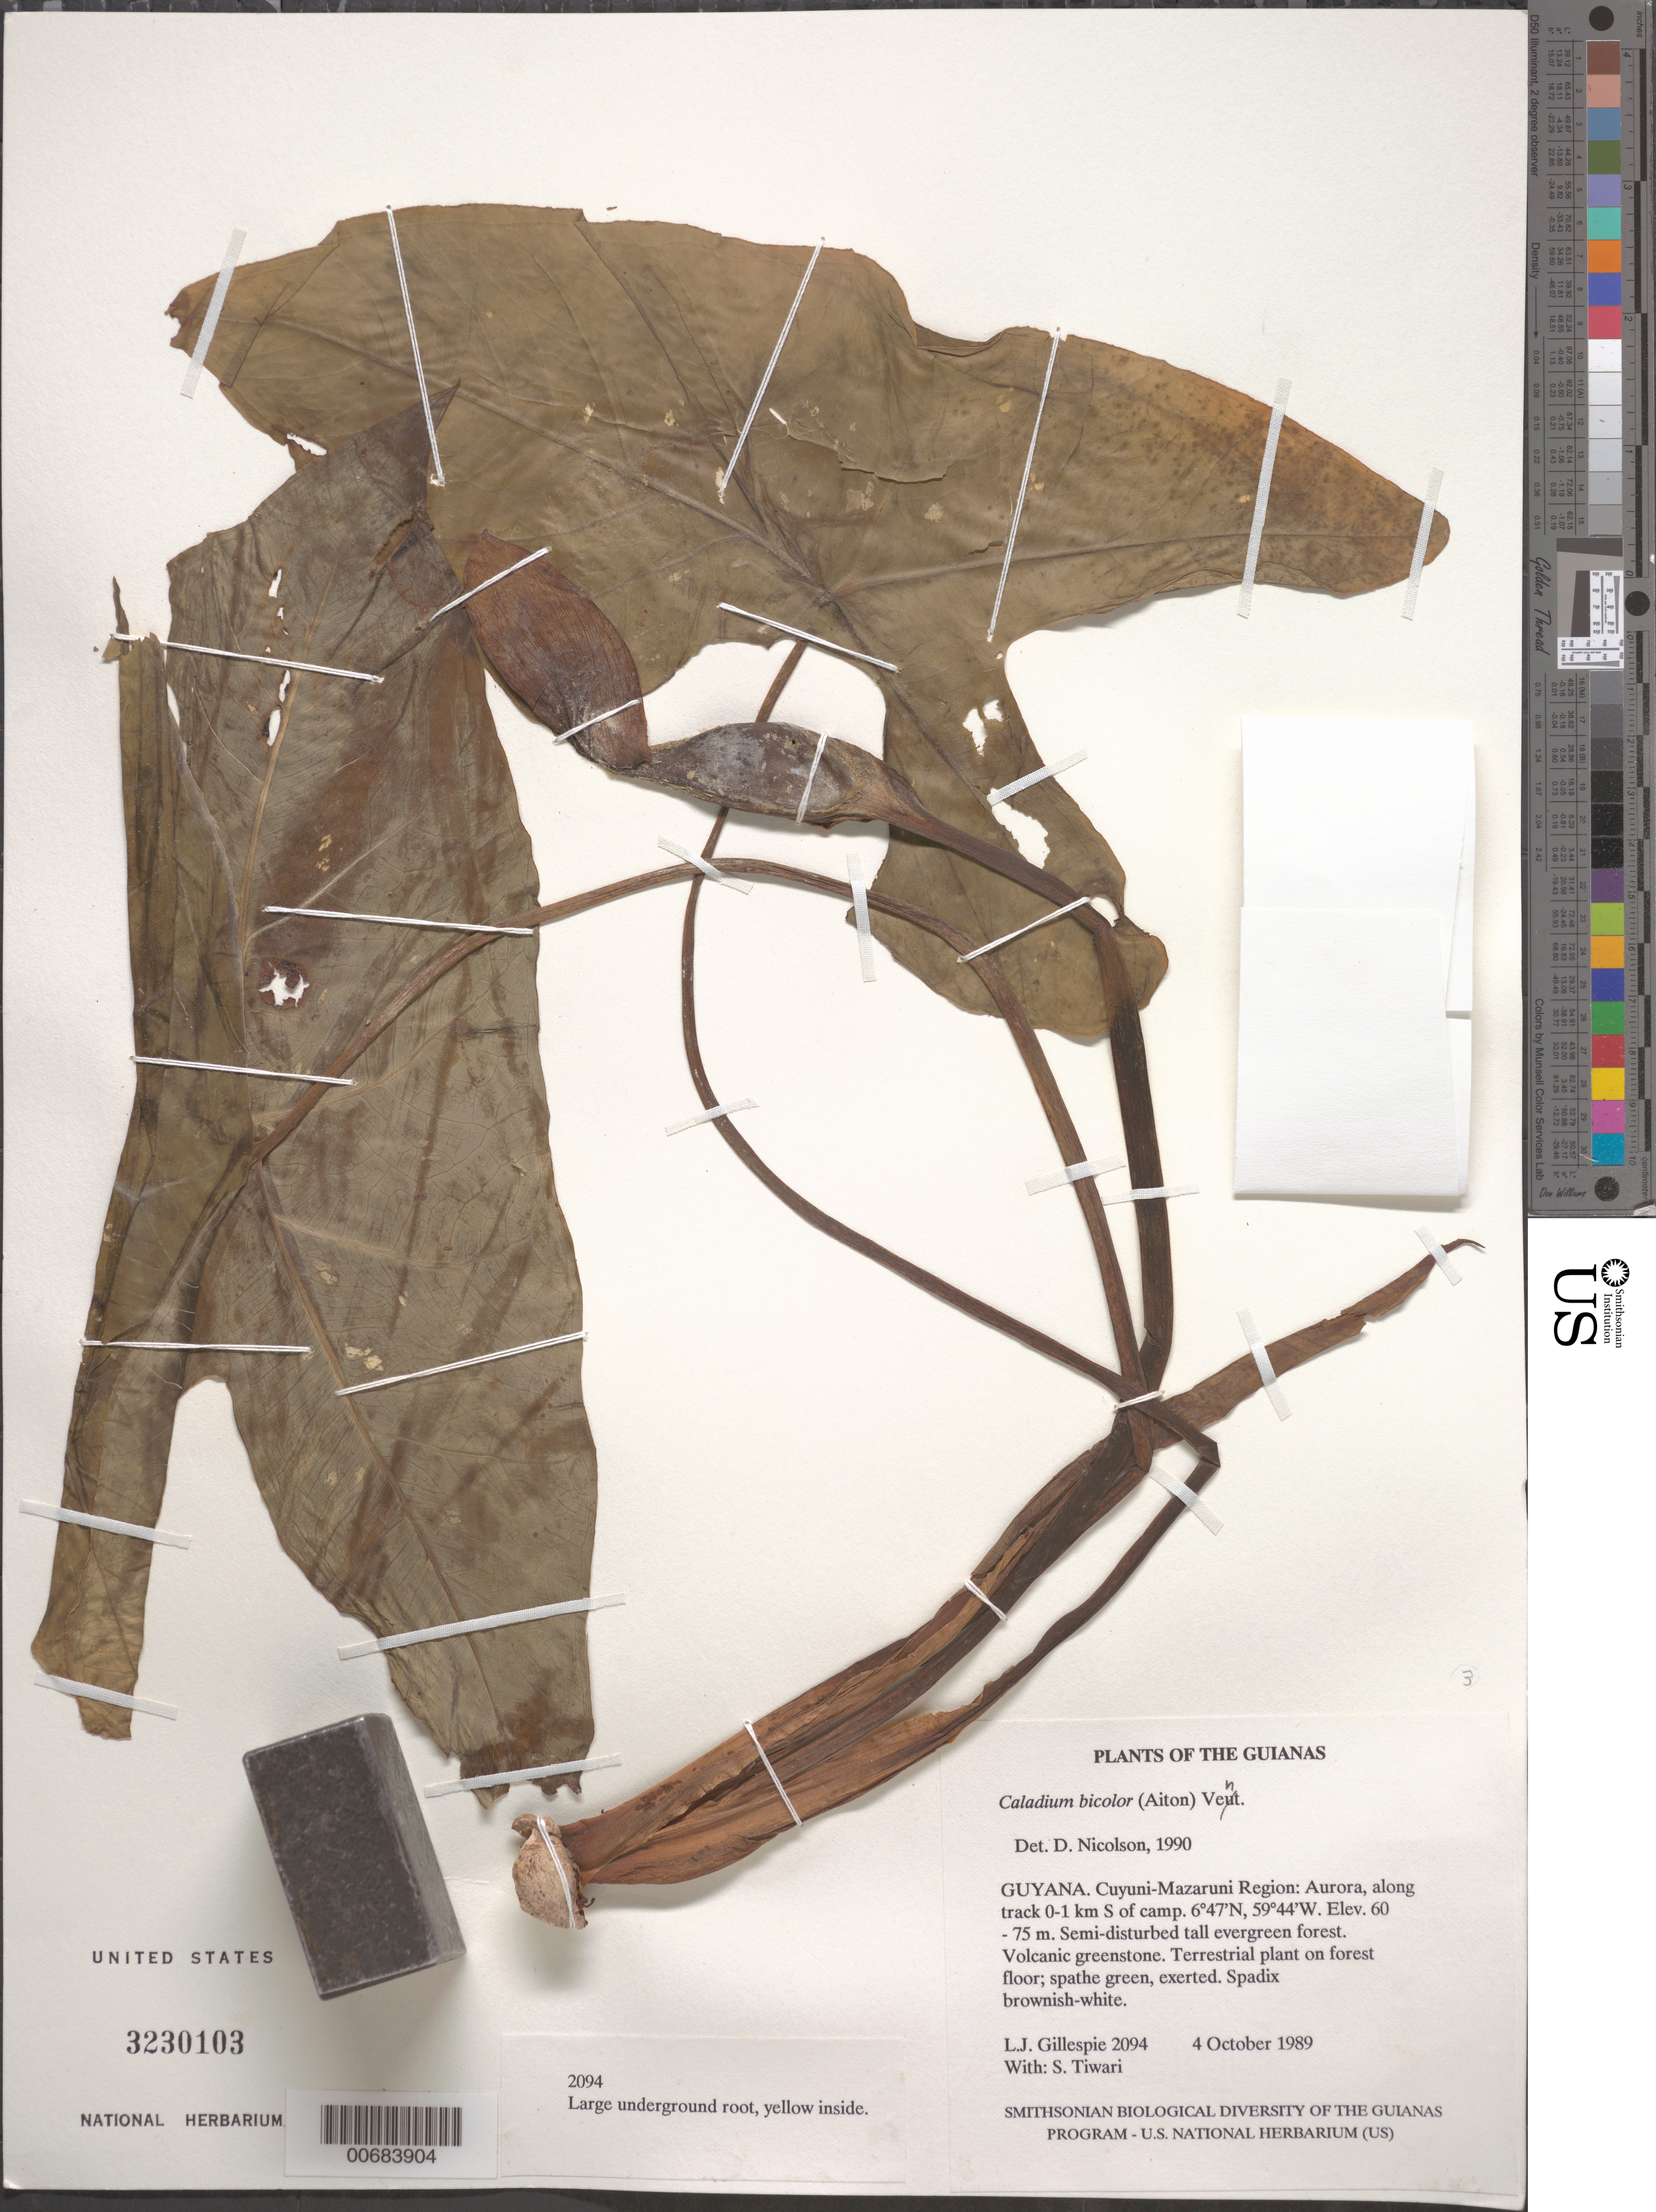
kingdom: Plantae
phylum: Tracheophyta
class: Liliopsida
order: Alismatales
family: Araceae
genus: Caladium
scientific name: Caladium bicolor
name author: (Aiton) Vent.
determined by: Nicolson, Dan H.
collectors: L. J. Gillespie & S. Tiwari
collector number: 2094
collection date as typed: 4 October 1989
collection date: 1989-10-04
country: Guyana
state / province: Cuyuni-Mazaruni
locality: Aurora, along track 0-1 km S of camp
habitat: Semi-disturbed tall evergreen forest. Volcanic greenstone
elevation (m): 60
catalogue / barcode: US 3230103